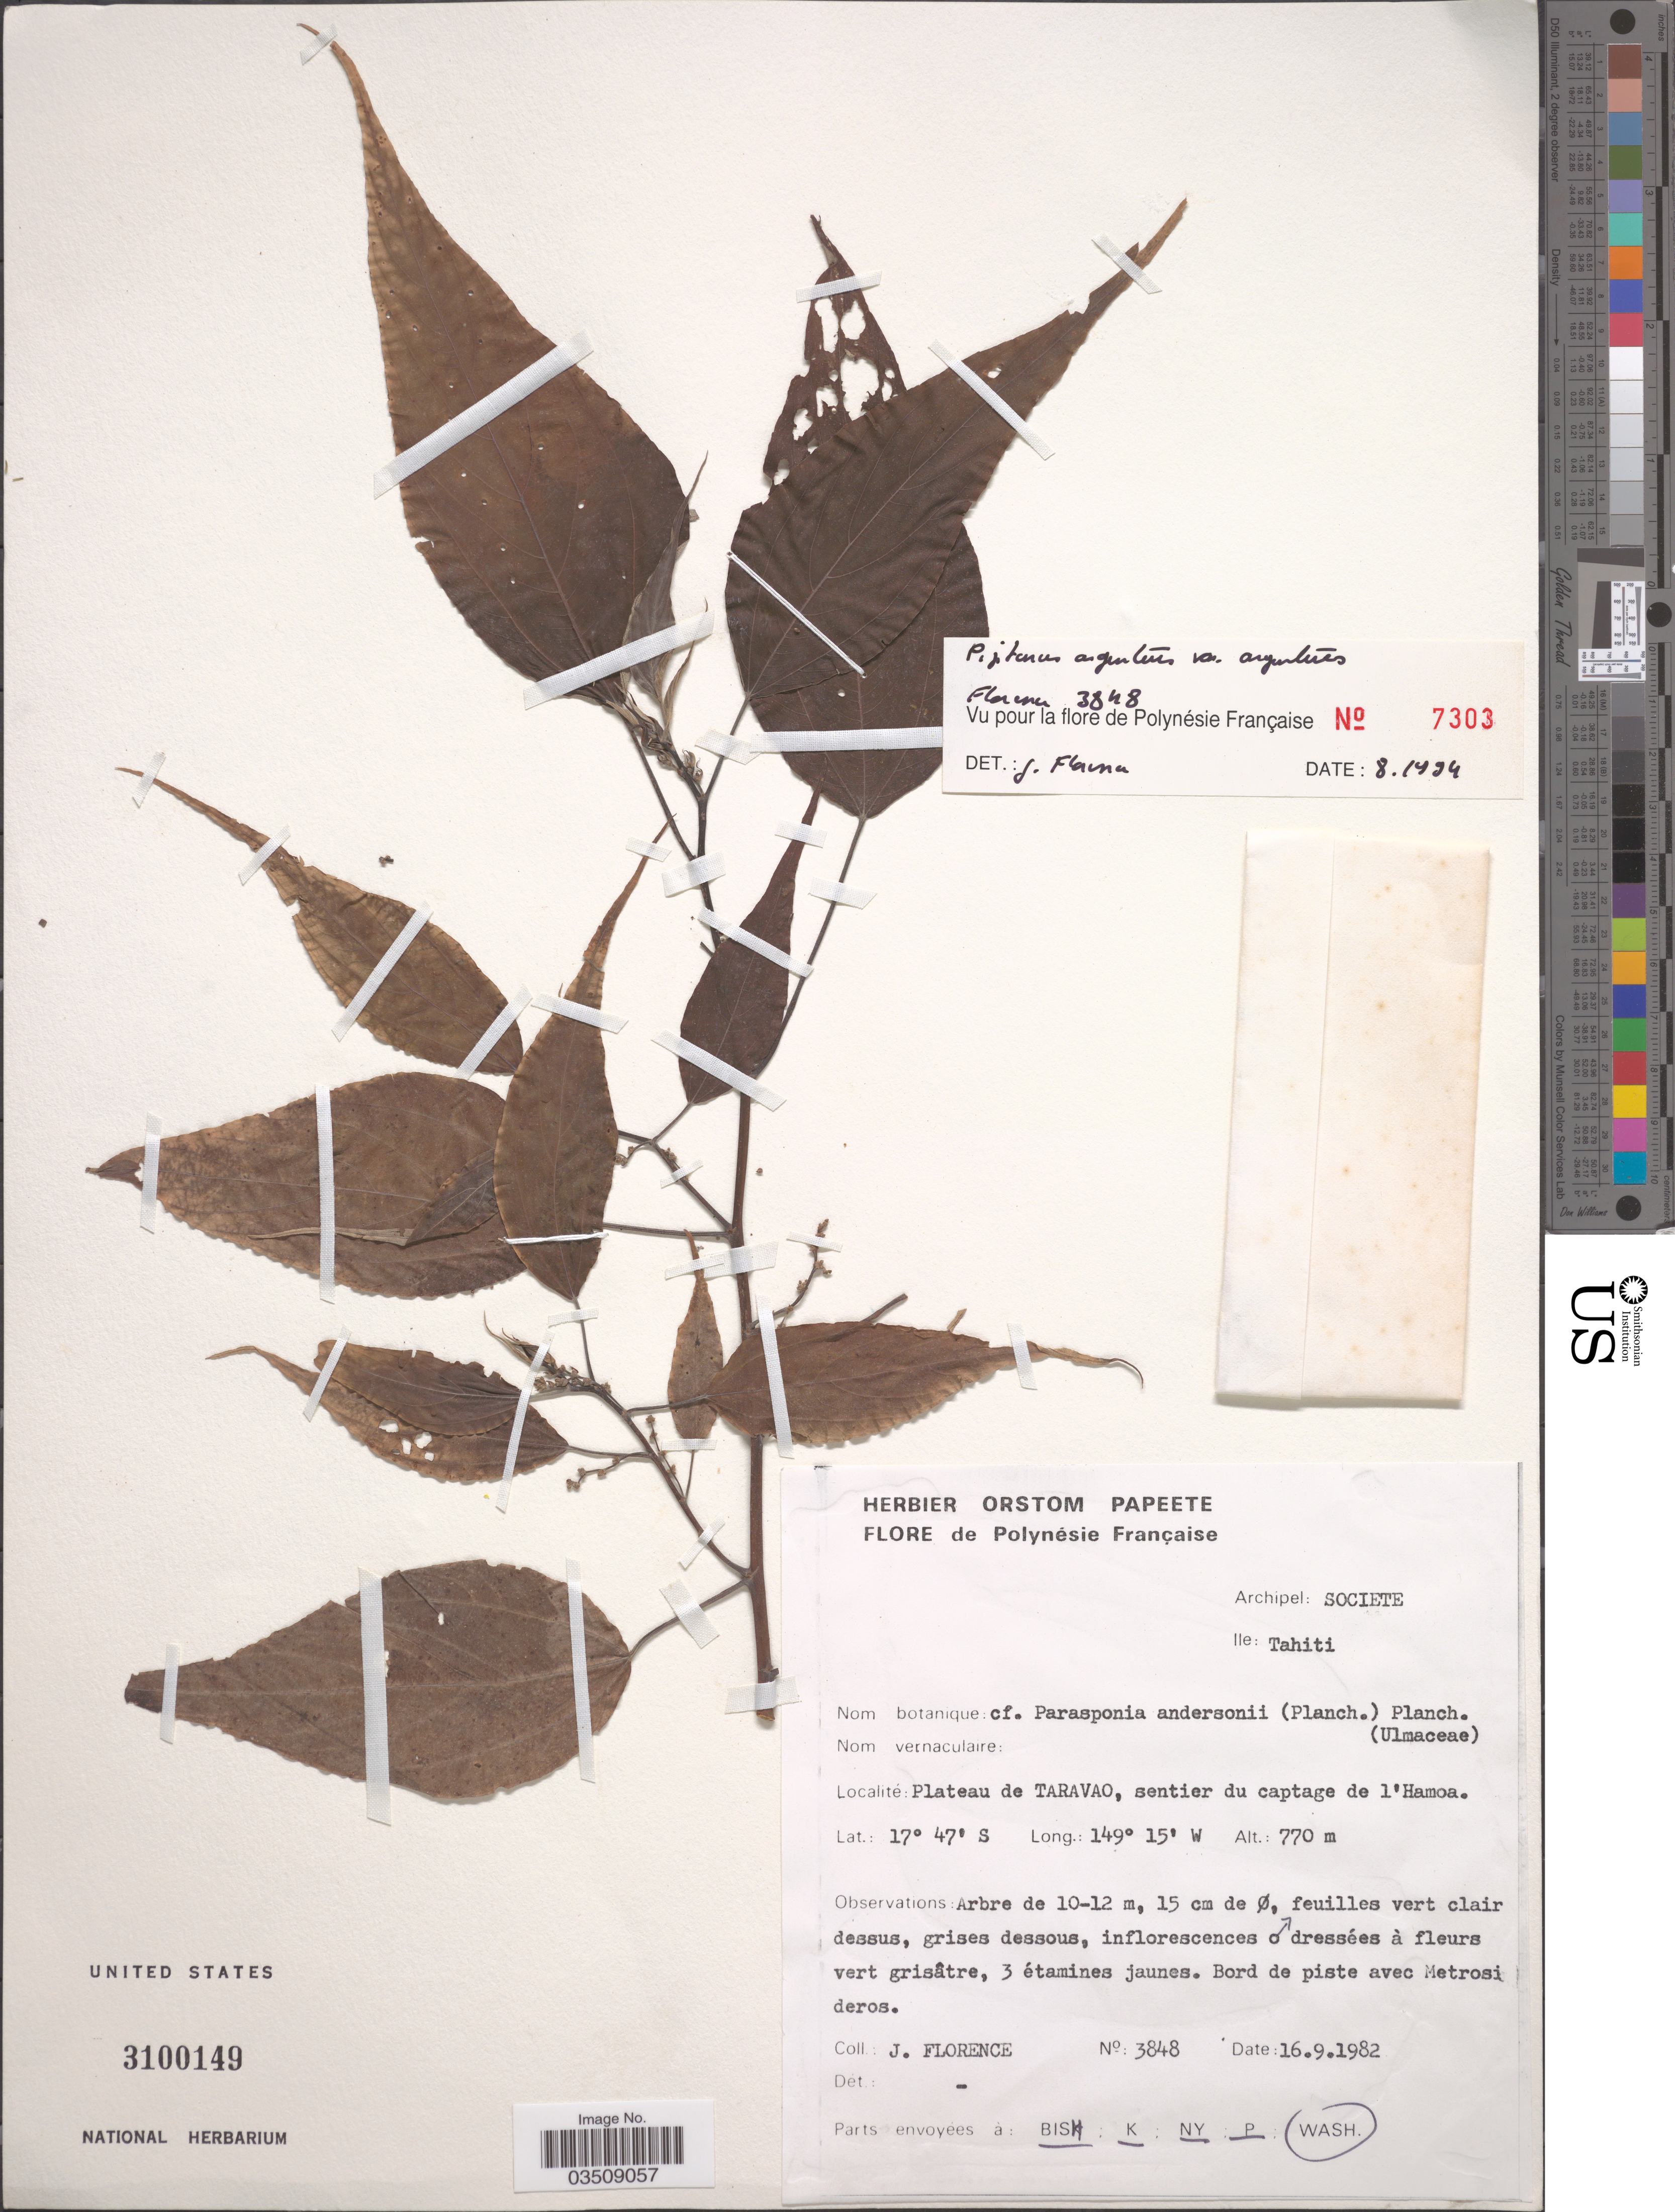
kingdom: Plantae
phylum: Tracheophyta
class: Magnoliopsida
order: Rosales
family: Urticaceae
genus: Pipturus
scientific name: Pipturus argenteus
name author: (G. Forst.) Wedd.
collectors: J. Florence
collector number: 3848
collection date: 1982-09-16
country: French Polynesia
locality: Archipel: Societe. Ile: Tahiti. Plateau de Taravao, sentier du captage de l'Hamoa.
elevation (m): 770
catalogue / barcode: US 3100149